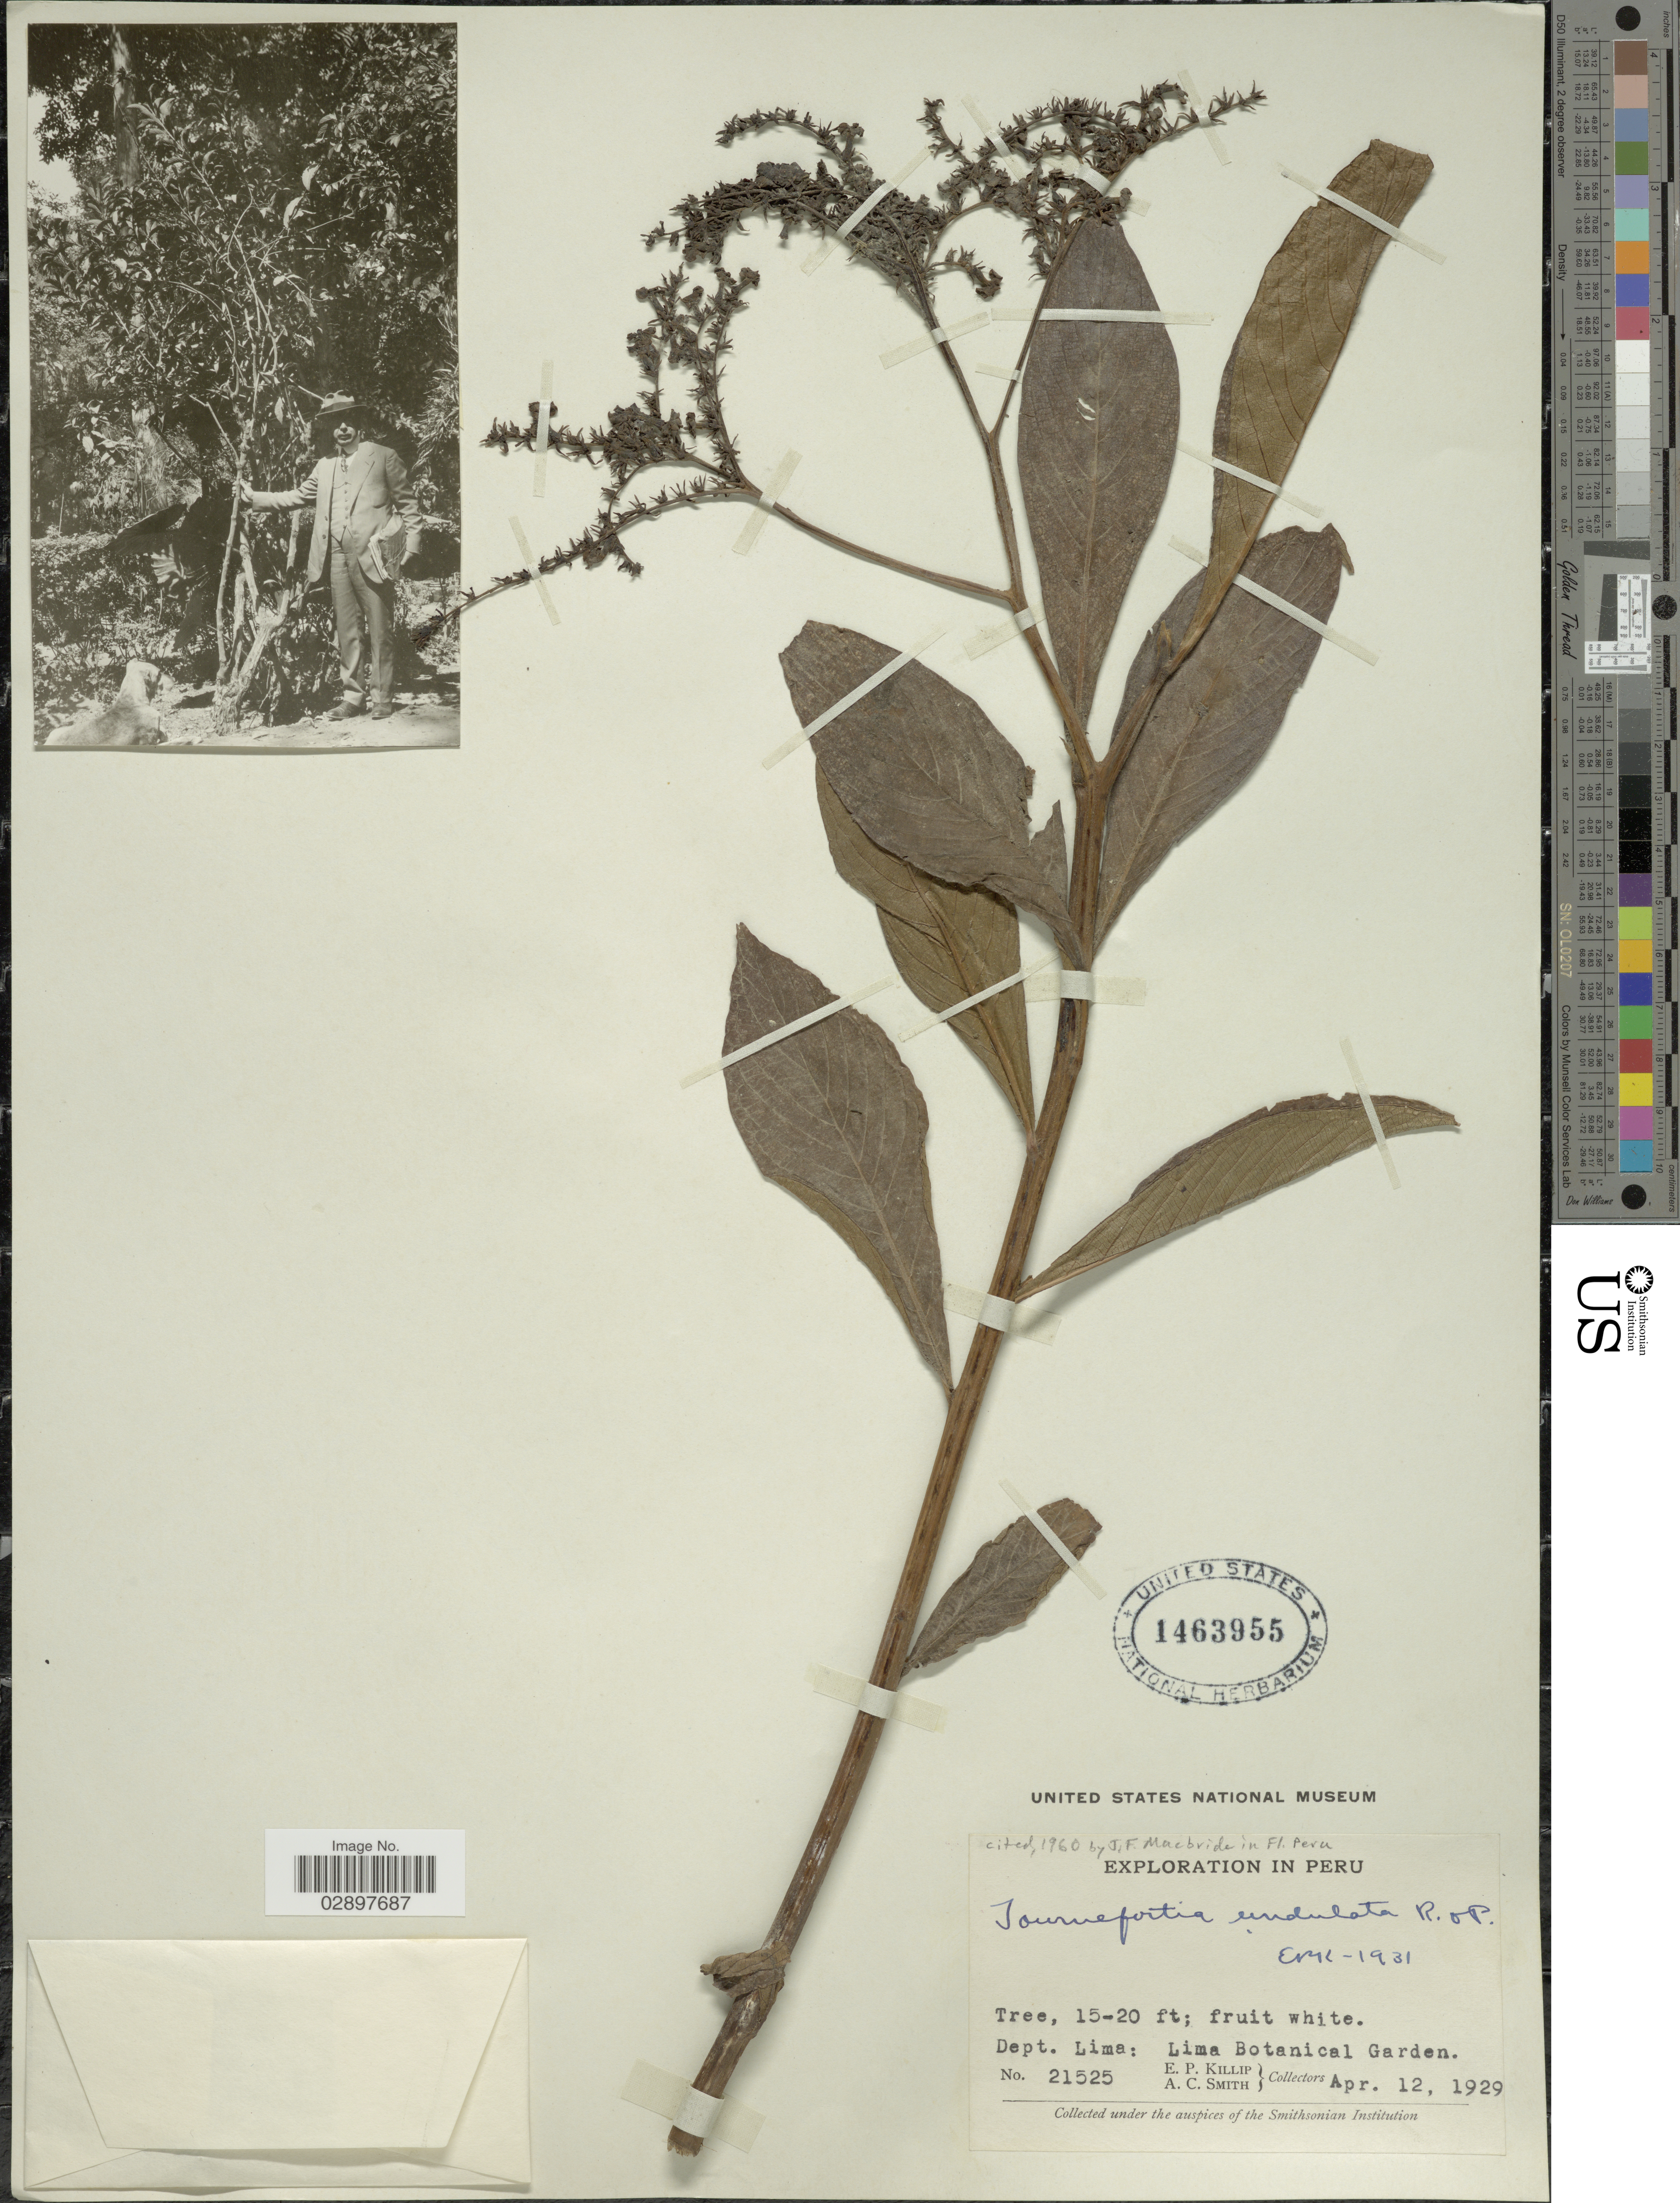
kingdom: Plantae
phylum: Tracheophyta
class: Magnoliopsida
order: Boraginales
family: Heliotropiaceae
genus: Tournefortia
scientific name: Tournefortia undulata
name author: Benth.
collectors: E. P. Killip & A. C. Smith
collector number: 21525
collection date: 1929-04-12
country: Peru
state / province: Lima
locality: Dept. Lima: Lima Botanical Garden.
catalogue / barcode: US 1463955